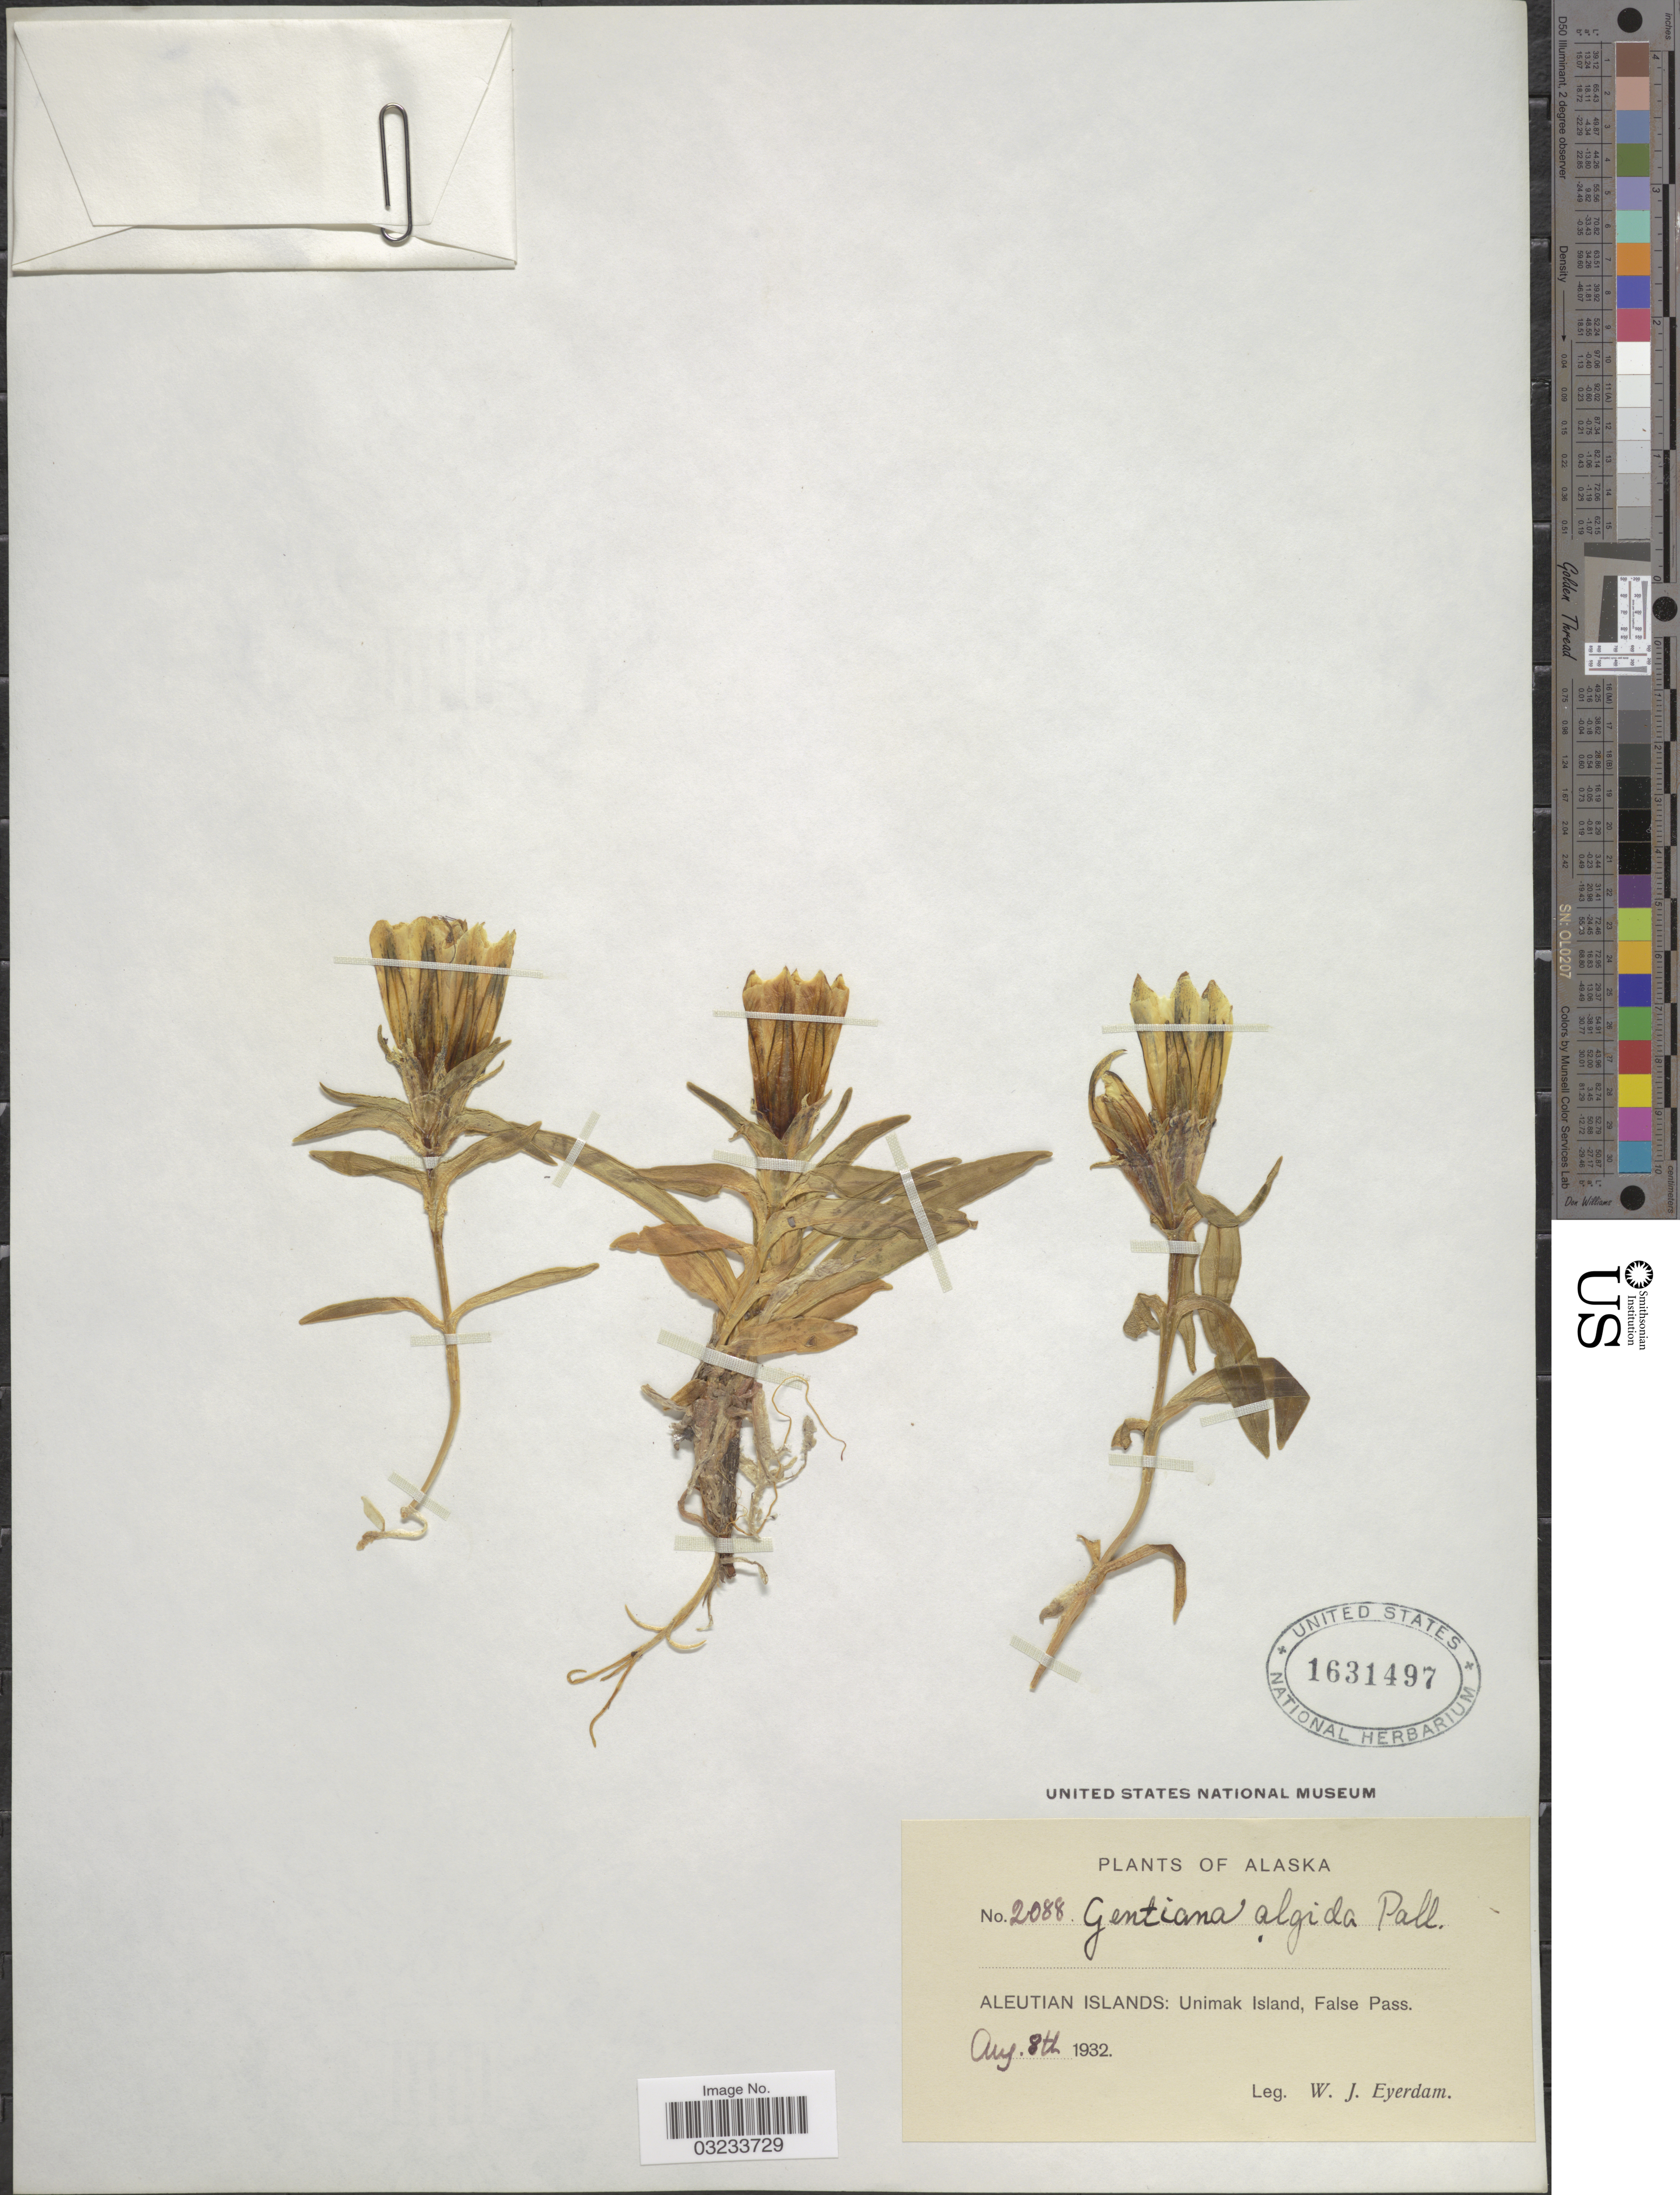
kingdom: Plantae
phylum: Tracheophyta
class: Magnoliopsida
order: Gentianales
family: Gentianaceae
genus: Gentiana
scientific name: Gentiana algida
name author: Pall.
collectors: W. J. Eyerdam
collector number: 2088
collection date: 1932-08-08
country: United States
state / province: Alaska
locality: Aleutian Islands: Unimak Island, False Pass.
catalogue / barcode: US 1631497